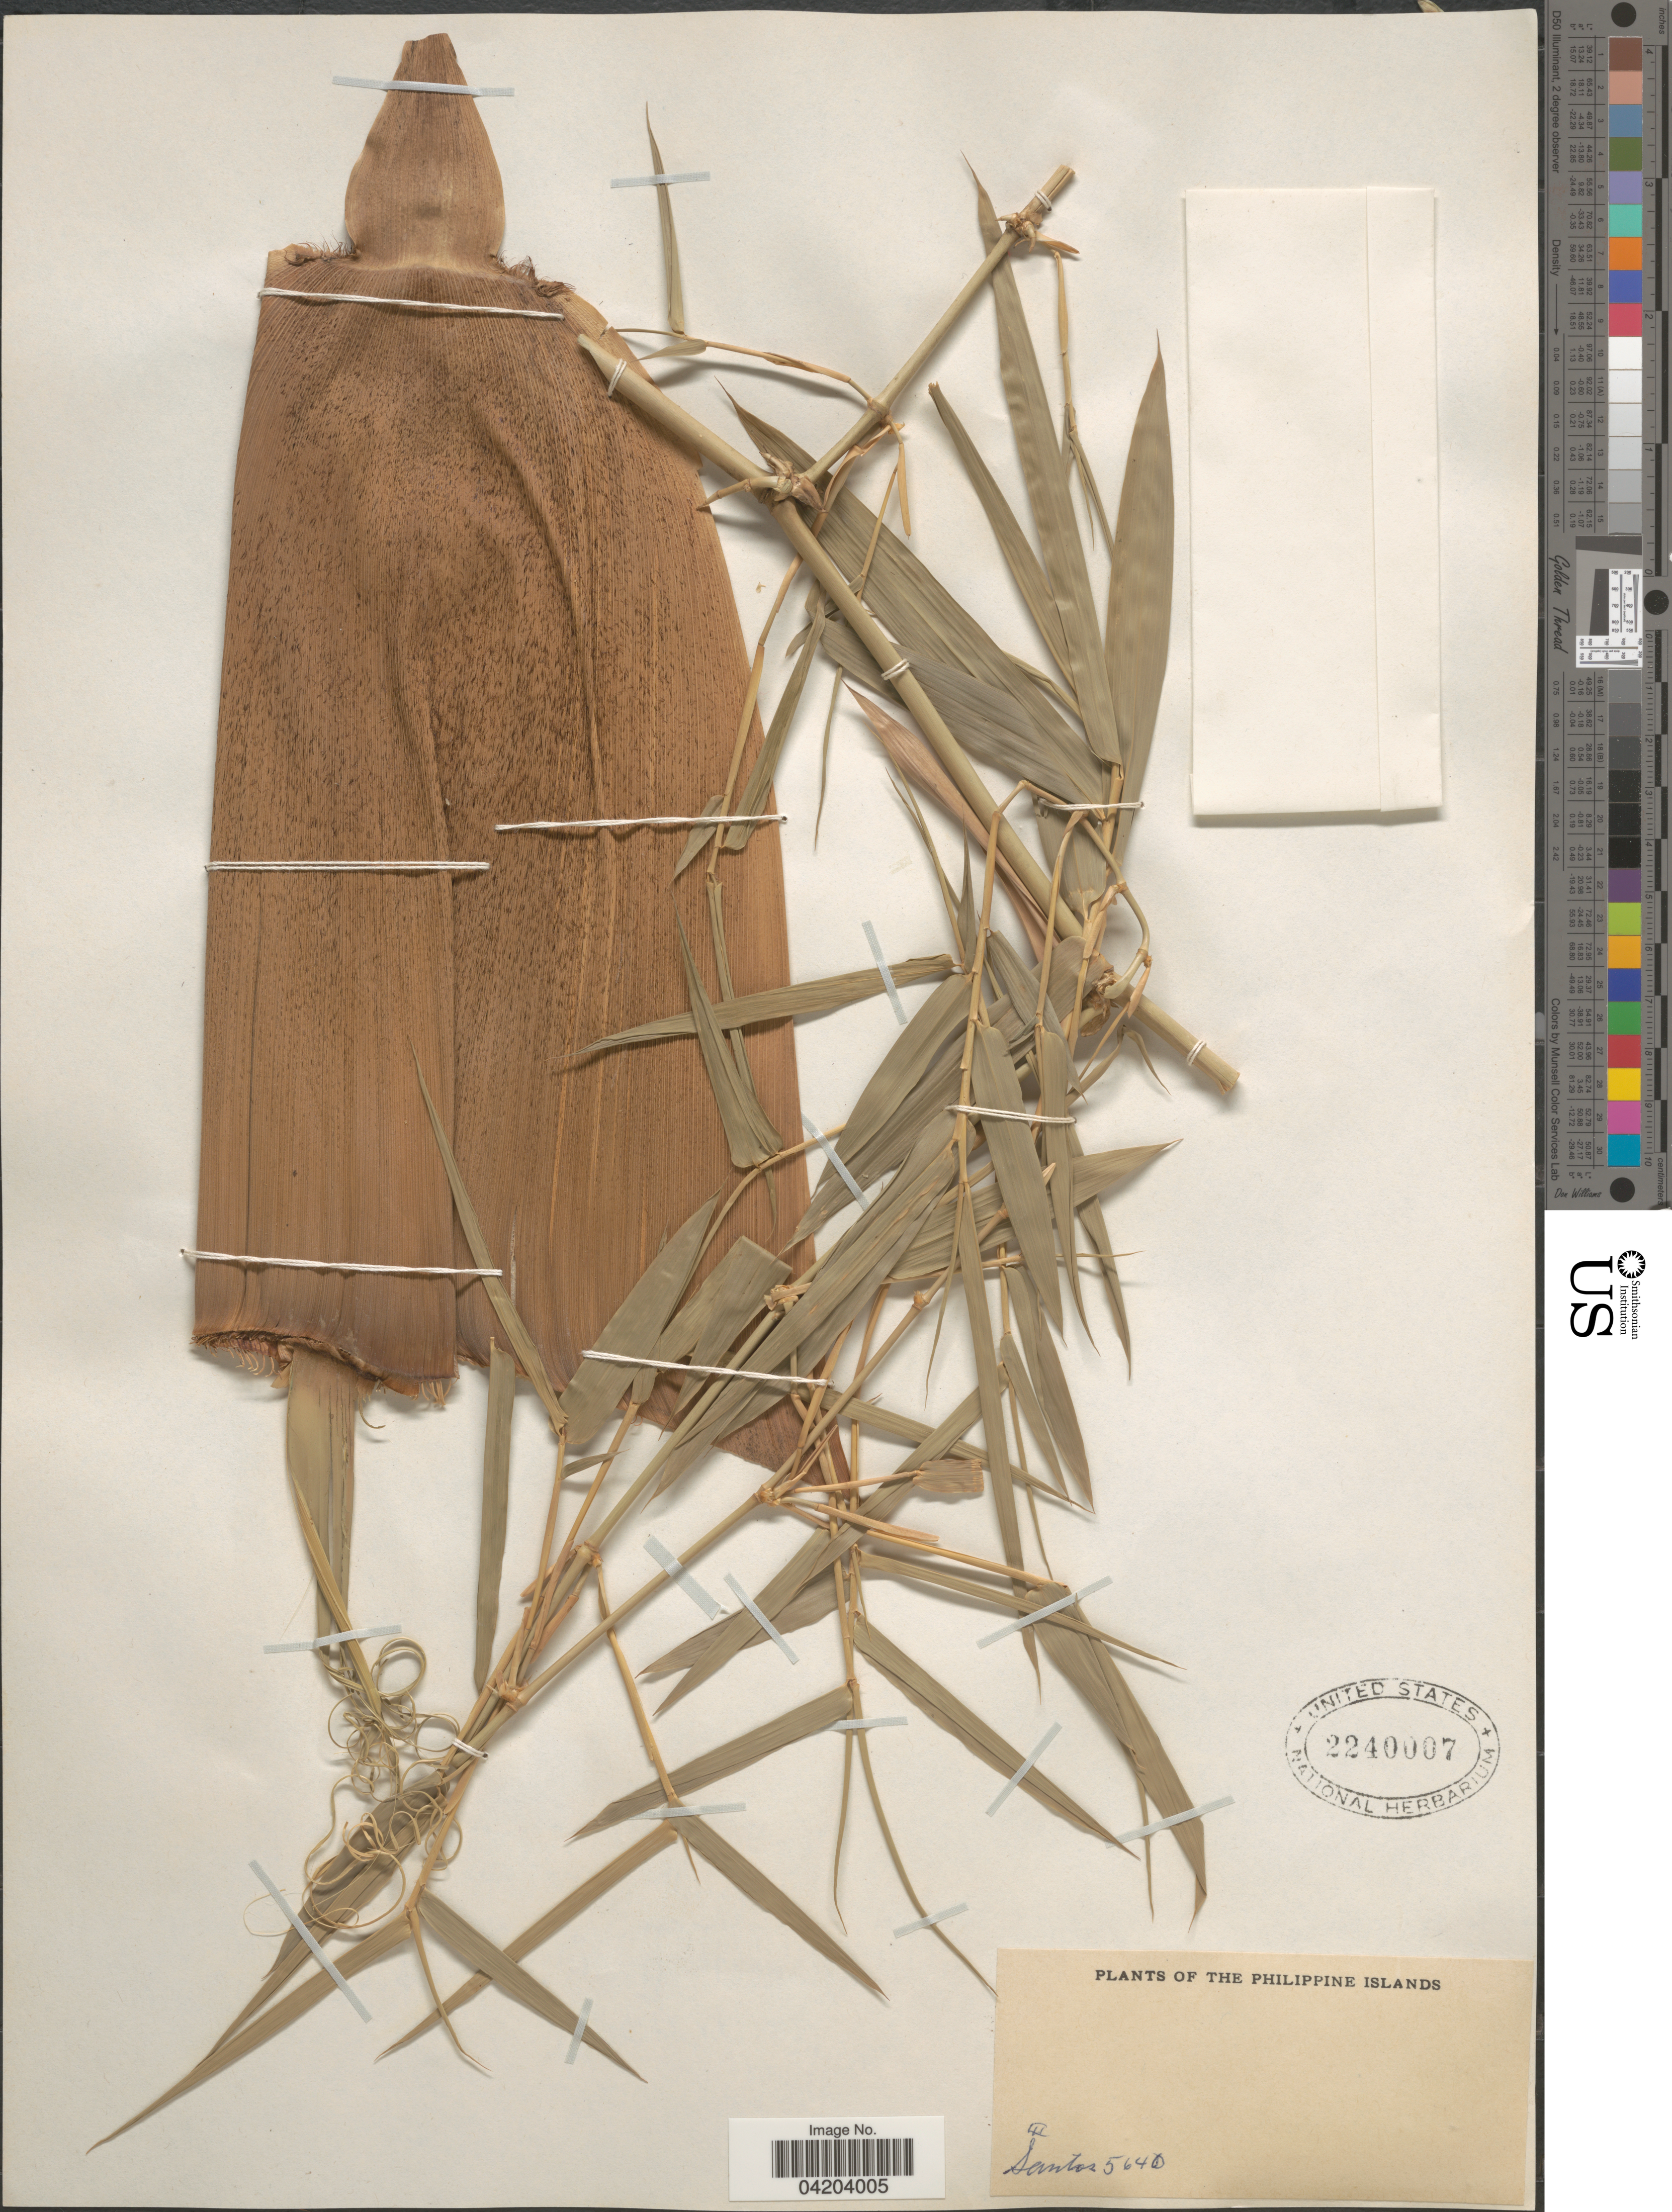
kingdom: Plantae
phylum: Tracheophyta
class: Liliopsida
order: Poales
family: Poaceae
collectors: -- Santos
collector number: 5640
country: Philippines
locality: The Philippine Islands.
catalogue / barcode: US 2240007